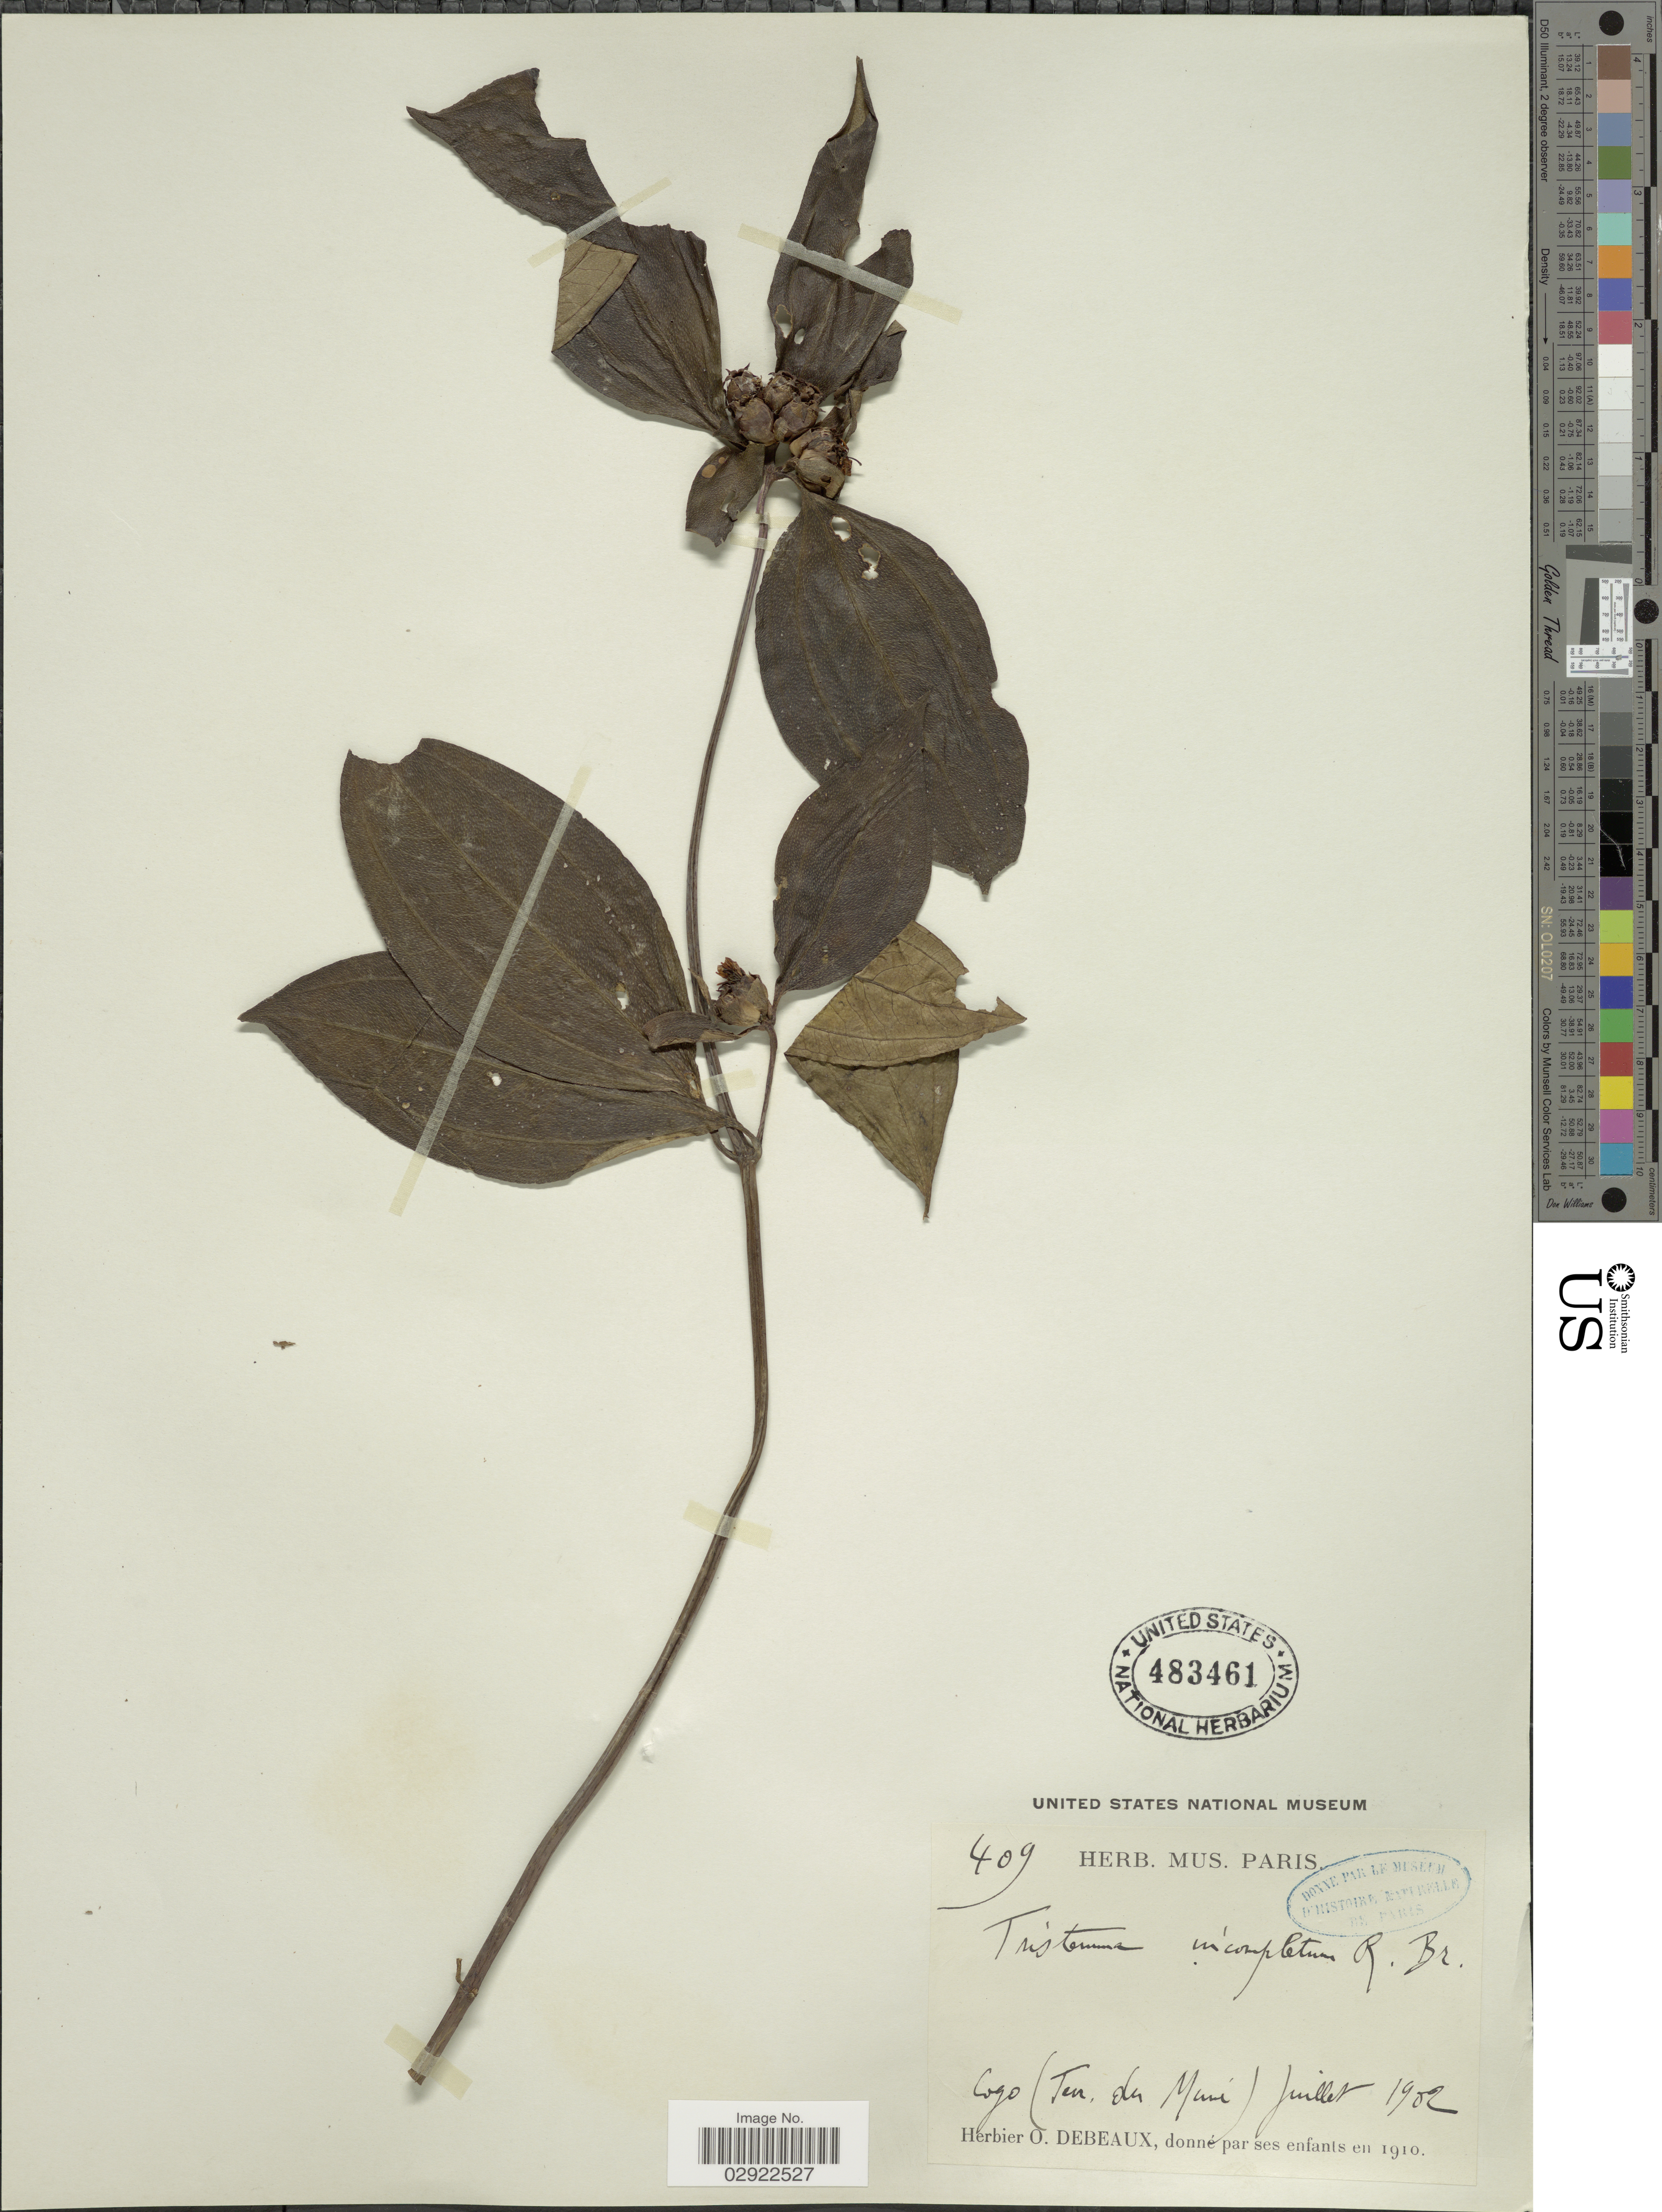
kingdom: Plantae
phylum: Tracheophyta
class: Magnoliopsida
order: Myrtales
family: Melastomataceae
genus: Tristemma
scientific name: Tristemma mauritianum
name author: J.F. Gmel.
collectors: ex herb. O. Debeaux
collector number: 409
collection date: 1902-07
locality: Cogo (Terr. du Mavé). [interpreted]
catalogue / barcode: US 483461